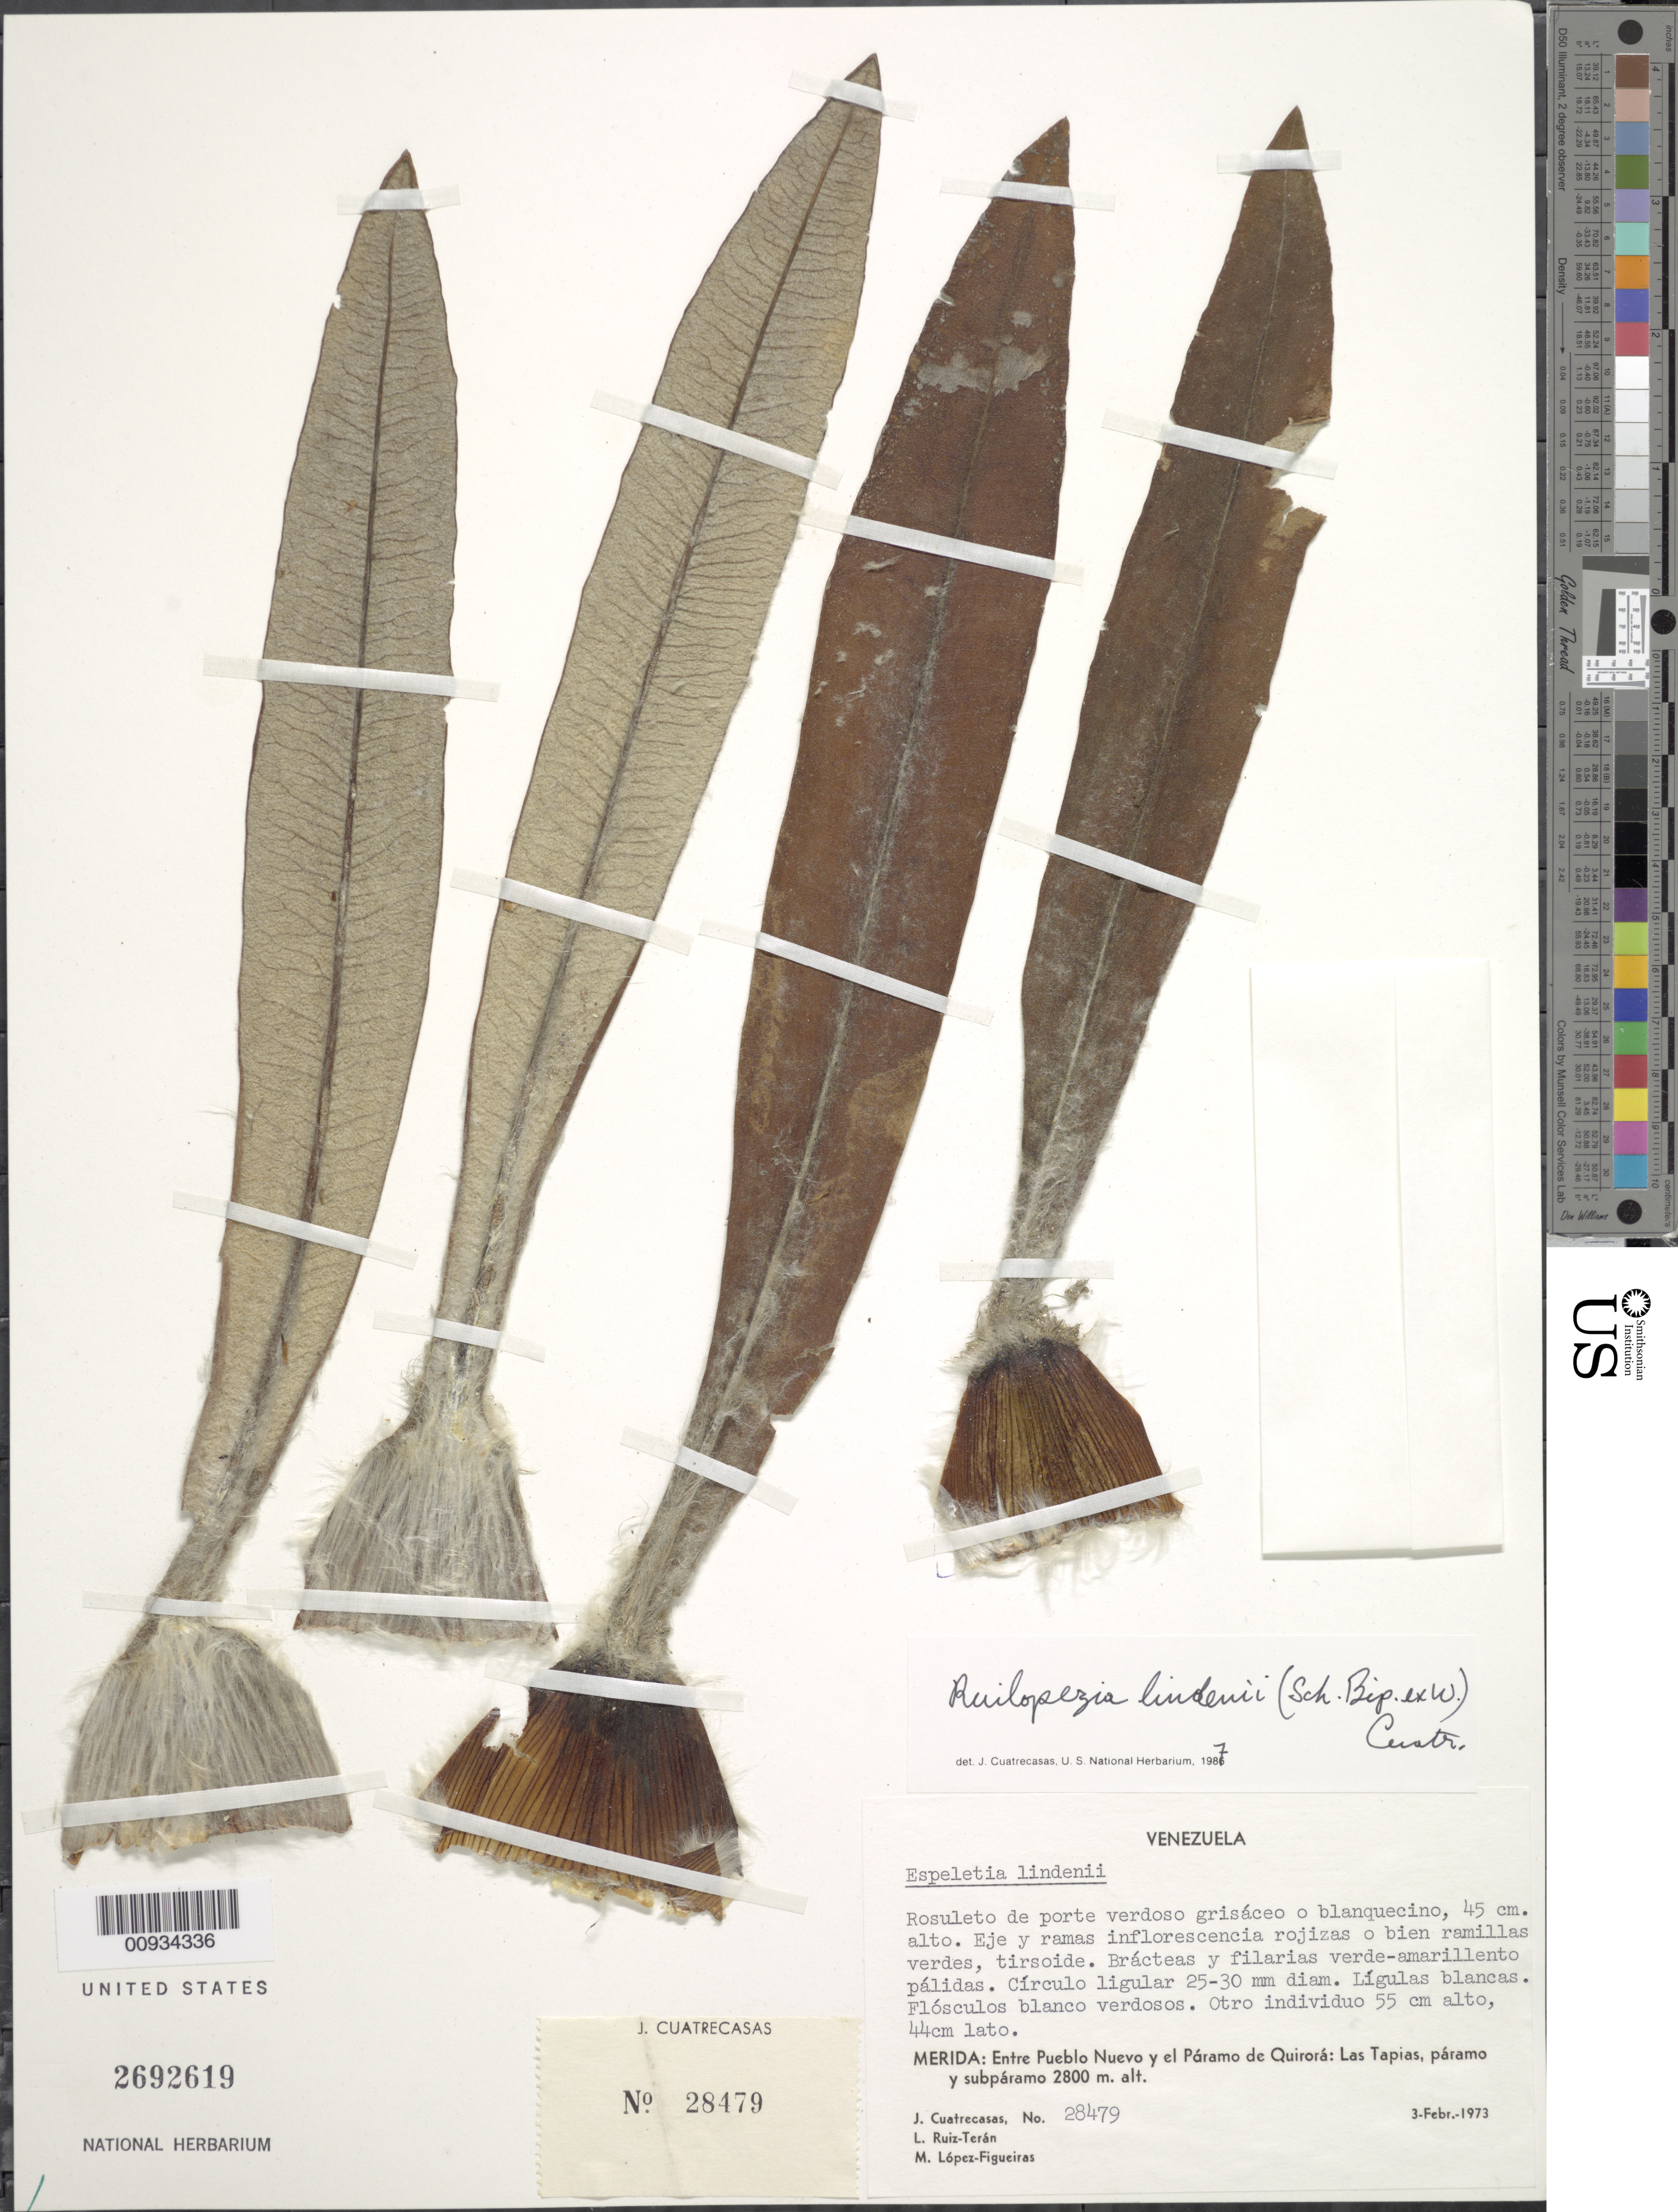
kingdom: Plantae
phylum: Tracheophyta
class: Magnoliopsida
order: Asterales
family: Asteraceae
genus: Ruilopezia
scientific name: Ruilopezia lindenii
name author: (Sch. Bip. ex Wedd.) Cuatrec.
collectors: J. Cuatrecasas, L. E. Ruíz-Terán & M. López Figueiras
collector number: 28479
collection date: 1973-02-03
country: Venezuela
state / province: Mérida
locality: Entre Pueblo Nuevo y el Paramo de Quirora, Las Tapias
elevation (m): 2800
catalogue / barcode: US 2692619